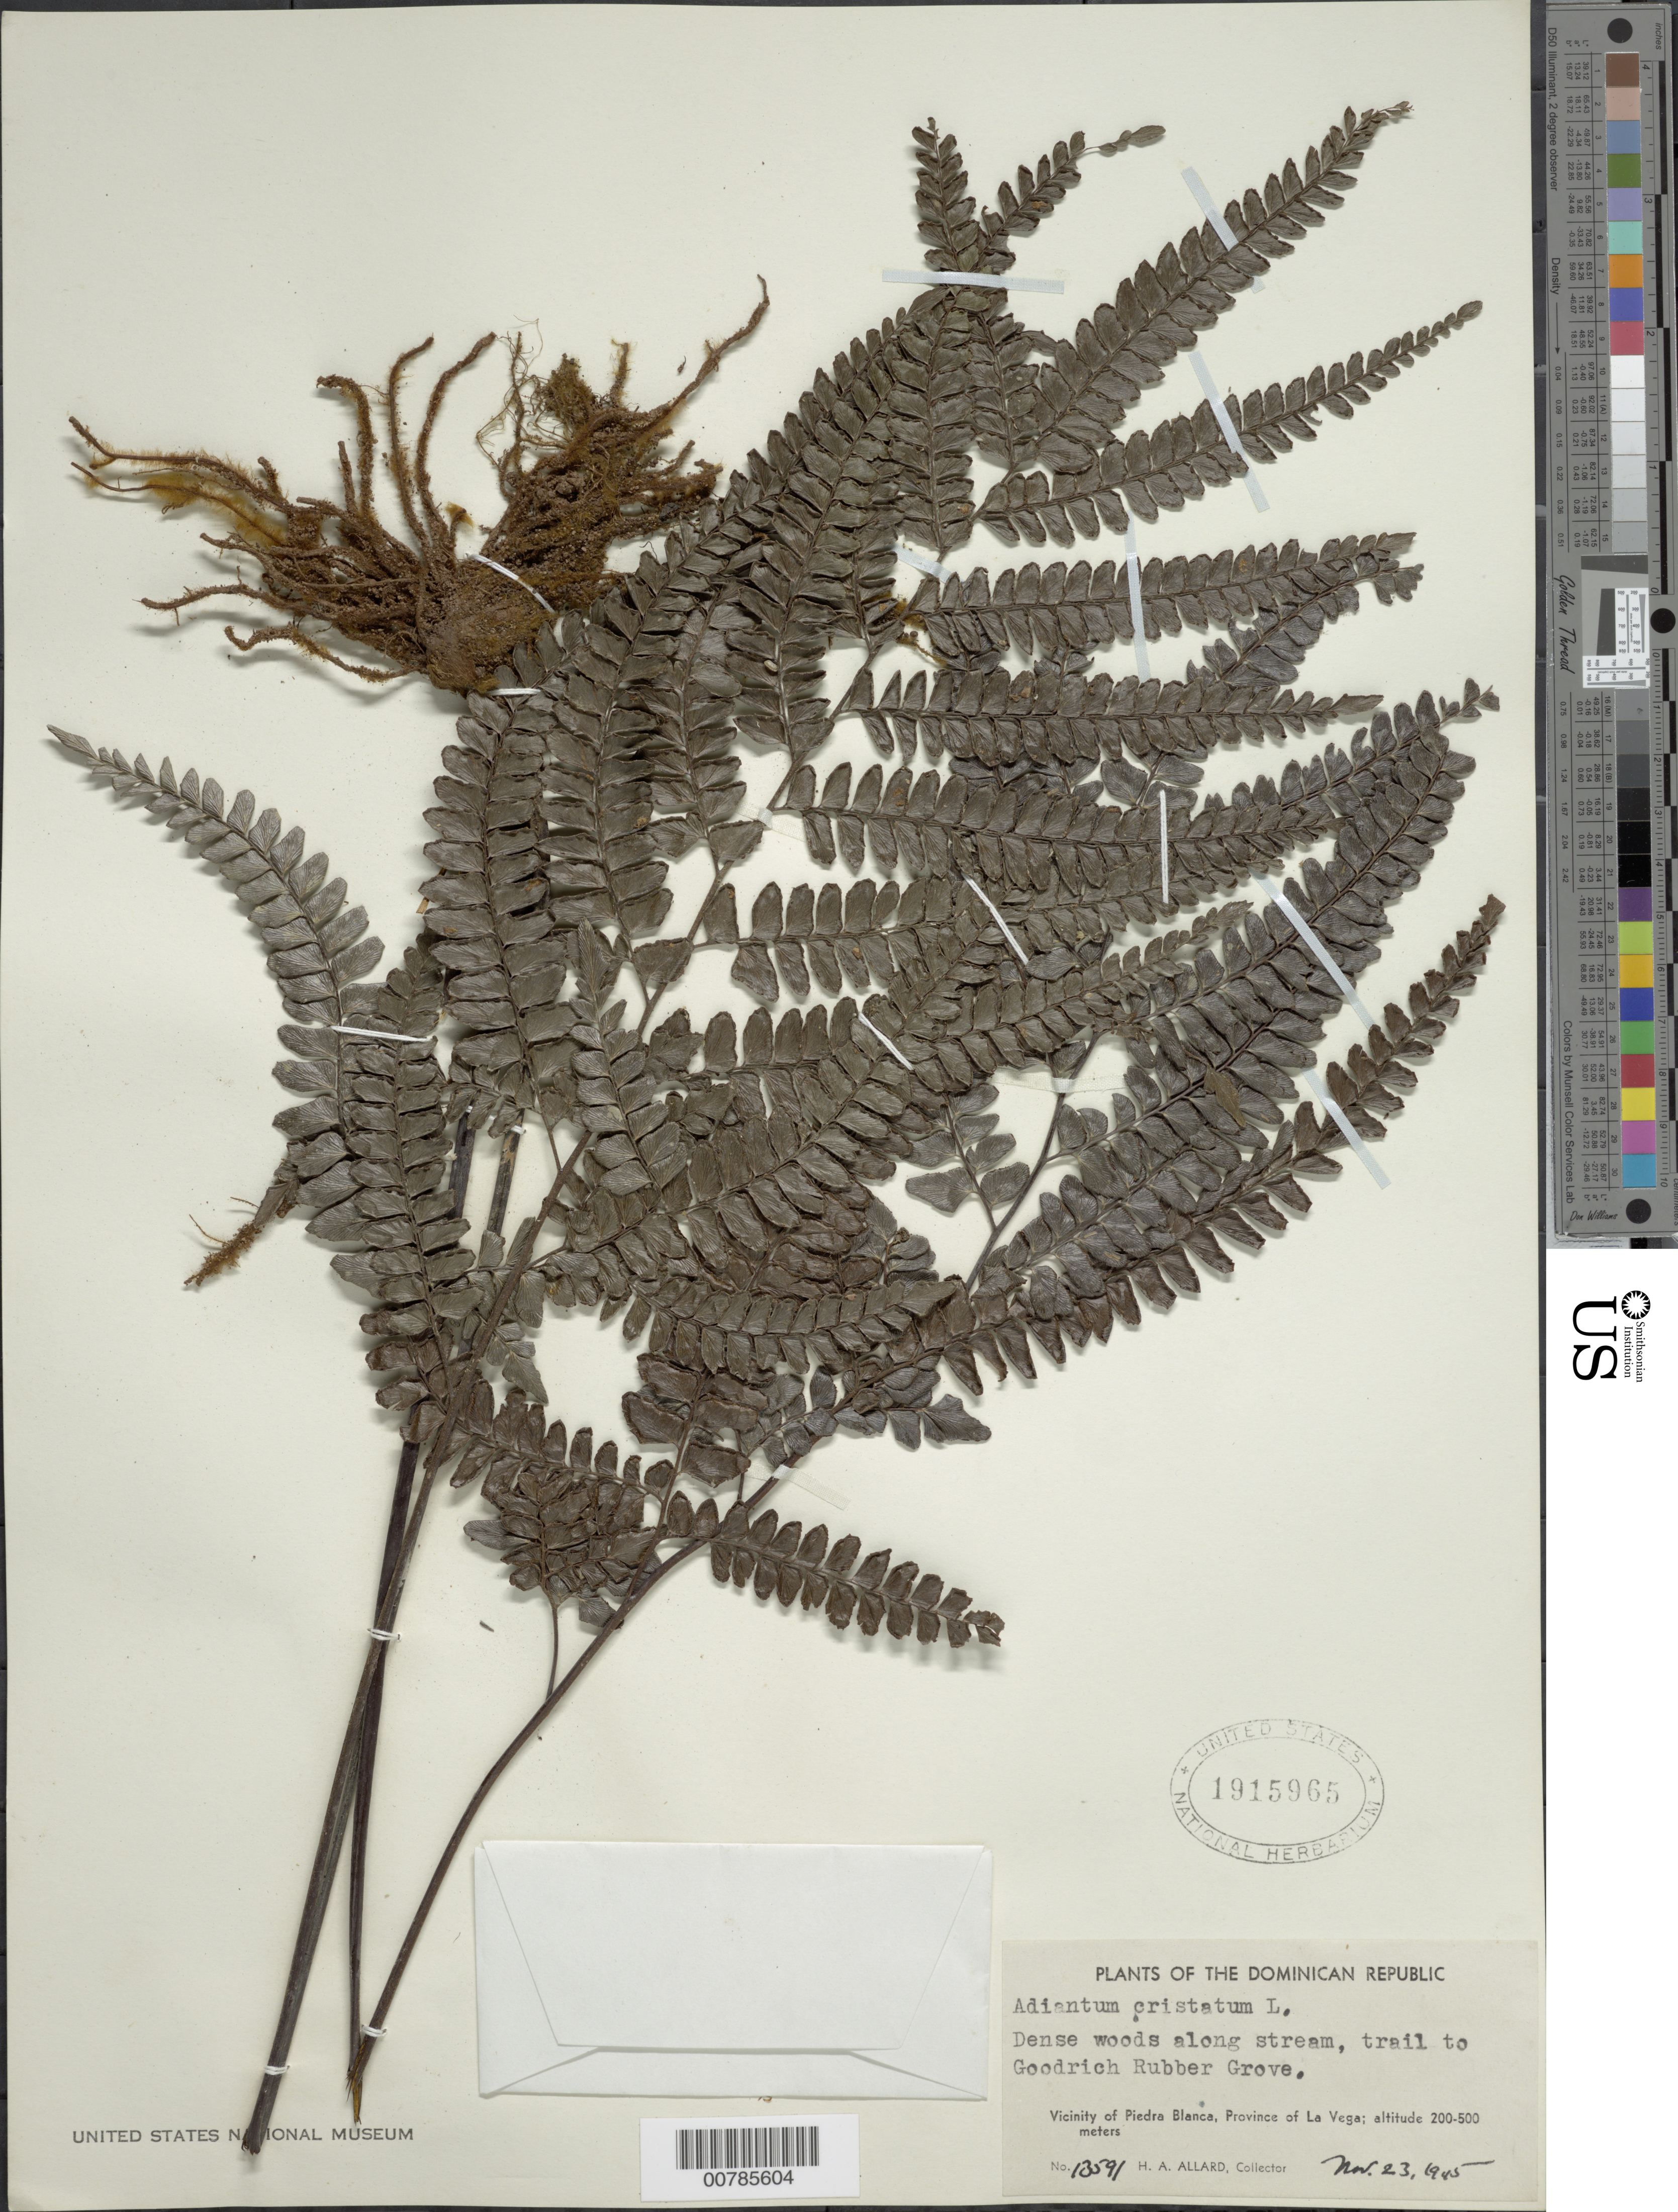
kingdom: Plantae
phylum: Tracheophyta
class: Polypodiopsida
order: Polypodiales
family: Pteridaceae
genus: Adiantum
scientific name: Adiantum pyramidale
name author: (L.) Willd.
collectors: H. A. Allard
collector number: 13591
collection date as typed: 23 Nov 1945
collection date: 1945-11-23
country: Dominican Republic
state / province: La Vega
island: Hispaniola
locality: Piedra Blanca, vicinity; trail to Goodrich Rubber Grove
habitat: Dense woods along stream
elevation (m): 200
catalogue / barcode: US 1915965